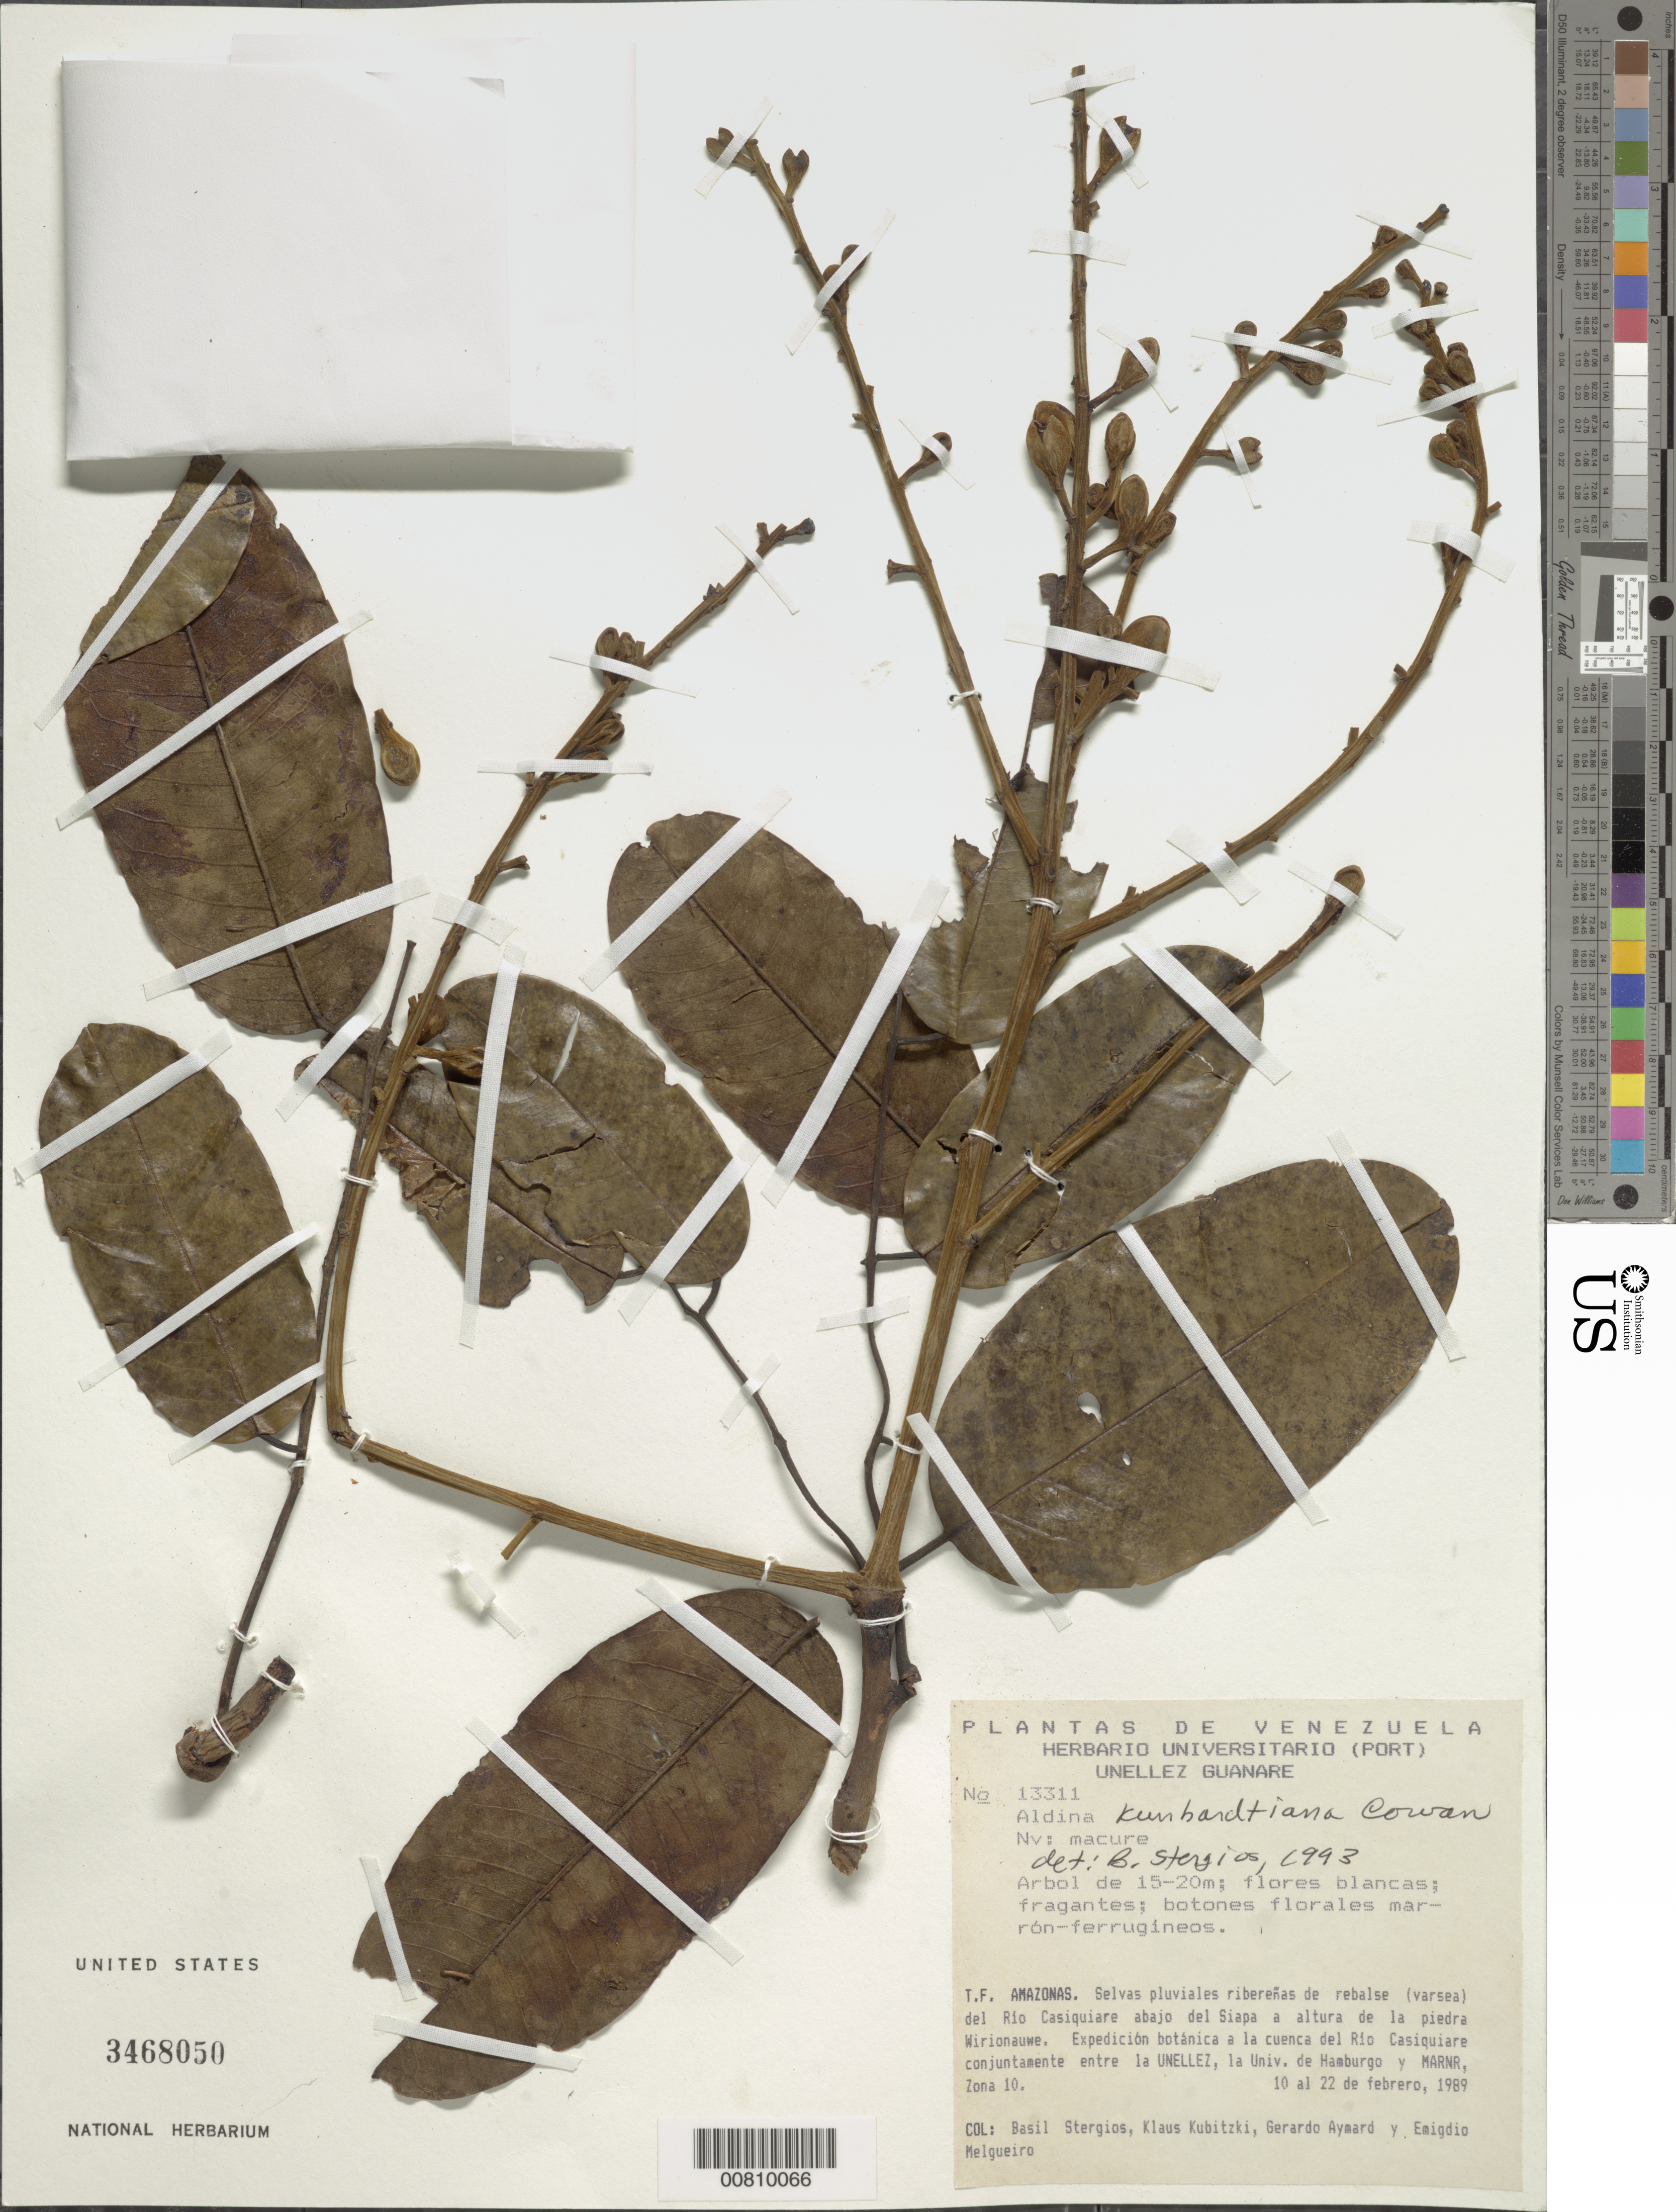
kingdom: Plantae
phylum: Tracheophyta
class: Magnoliopsida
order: Fabales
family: Fabaceae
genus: Aldina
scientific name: Aldina kunhardtiana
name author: R.S. Cowan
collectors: B. G. Stergios, K. Kubitzki, G. A. Aymard & E. Melgueiro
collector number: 13311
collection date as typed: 10 Feb 1989 to 22 Feb 1989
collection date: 1989-02-10/1989-02-22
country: Venezuela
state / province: Amazonas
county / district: Río Negro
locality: Rio Casiquiare abajo del Siapa a altura de piedra Wirionauwe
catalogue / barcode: US 3468050